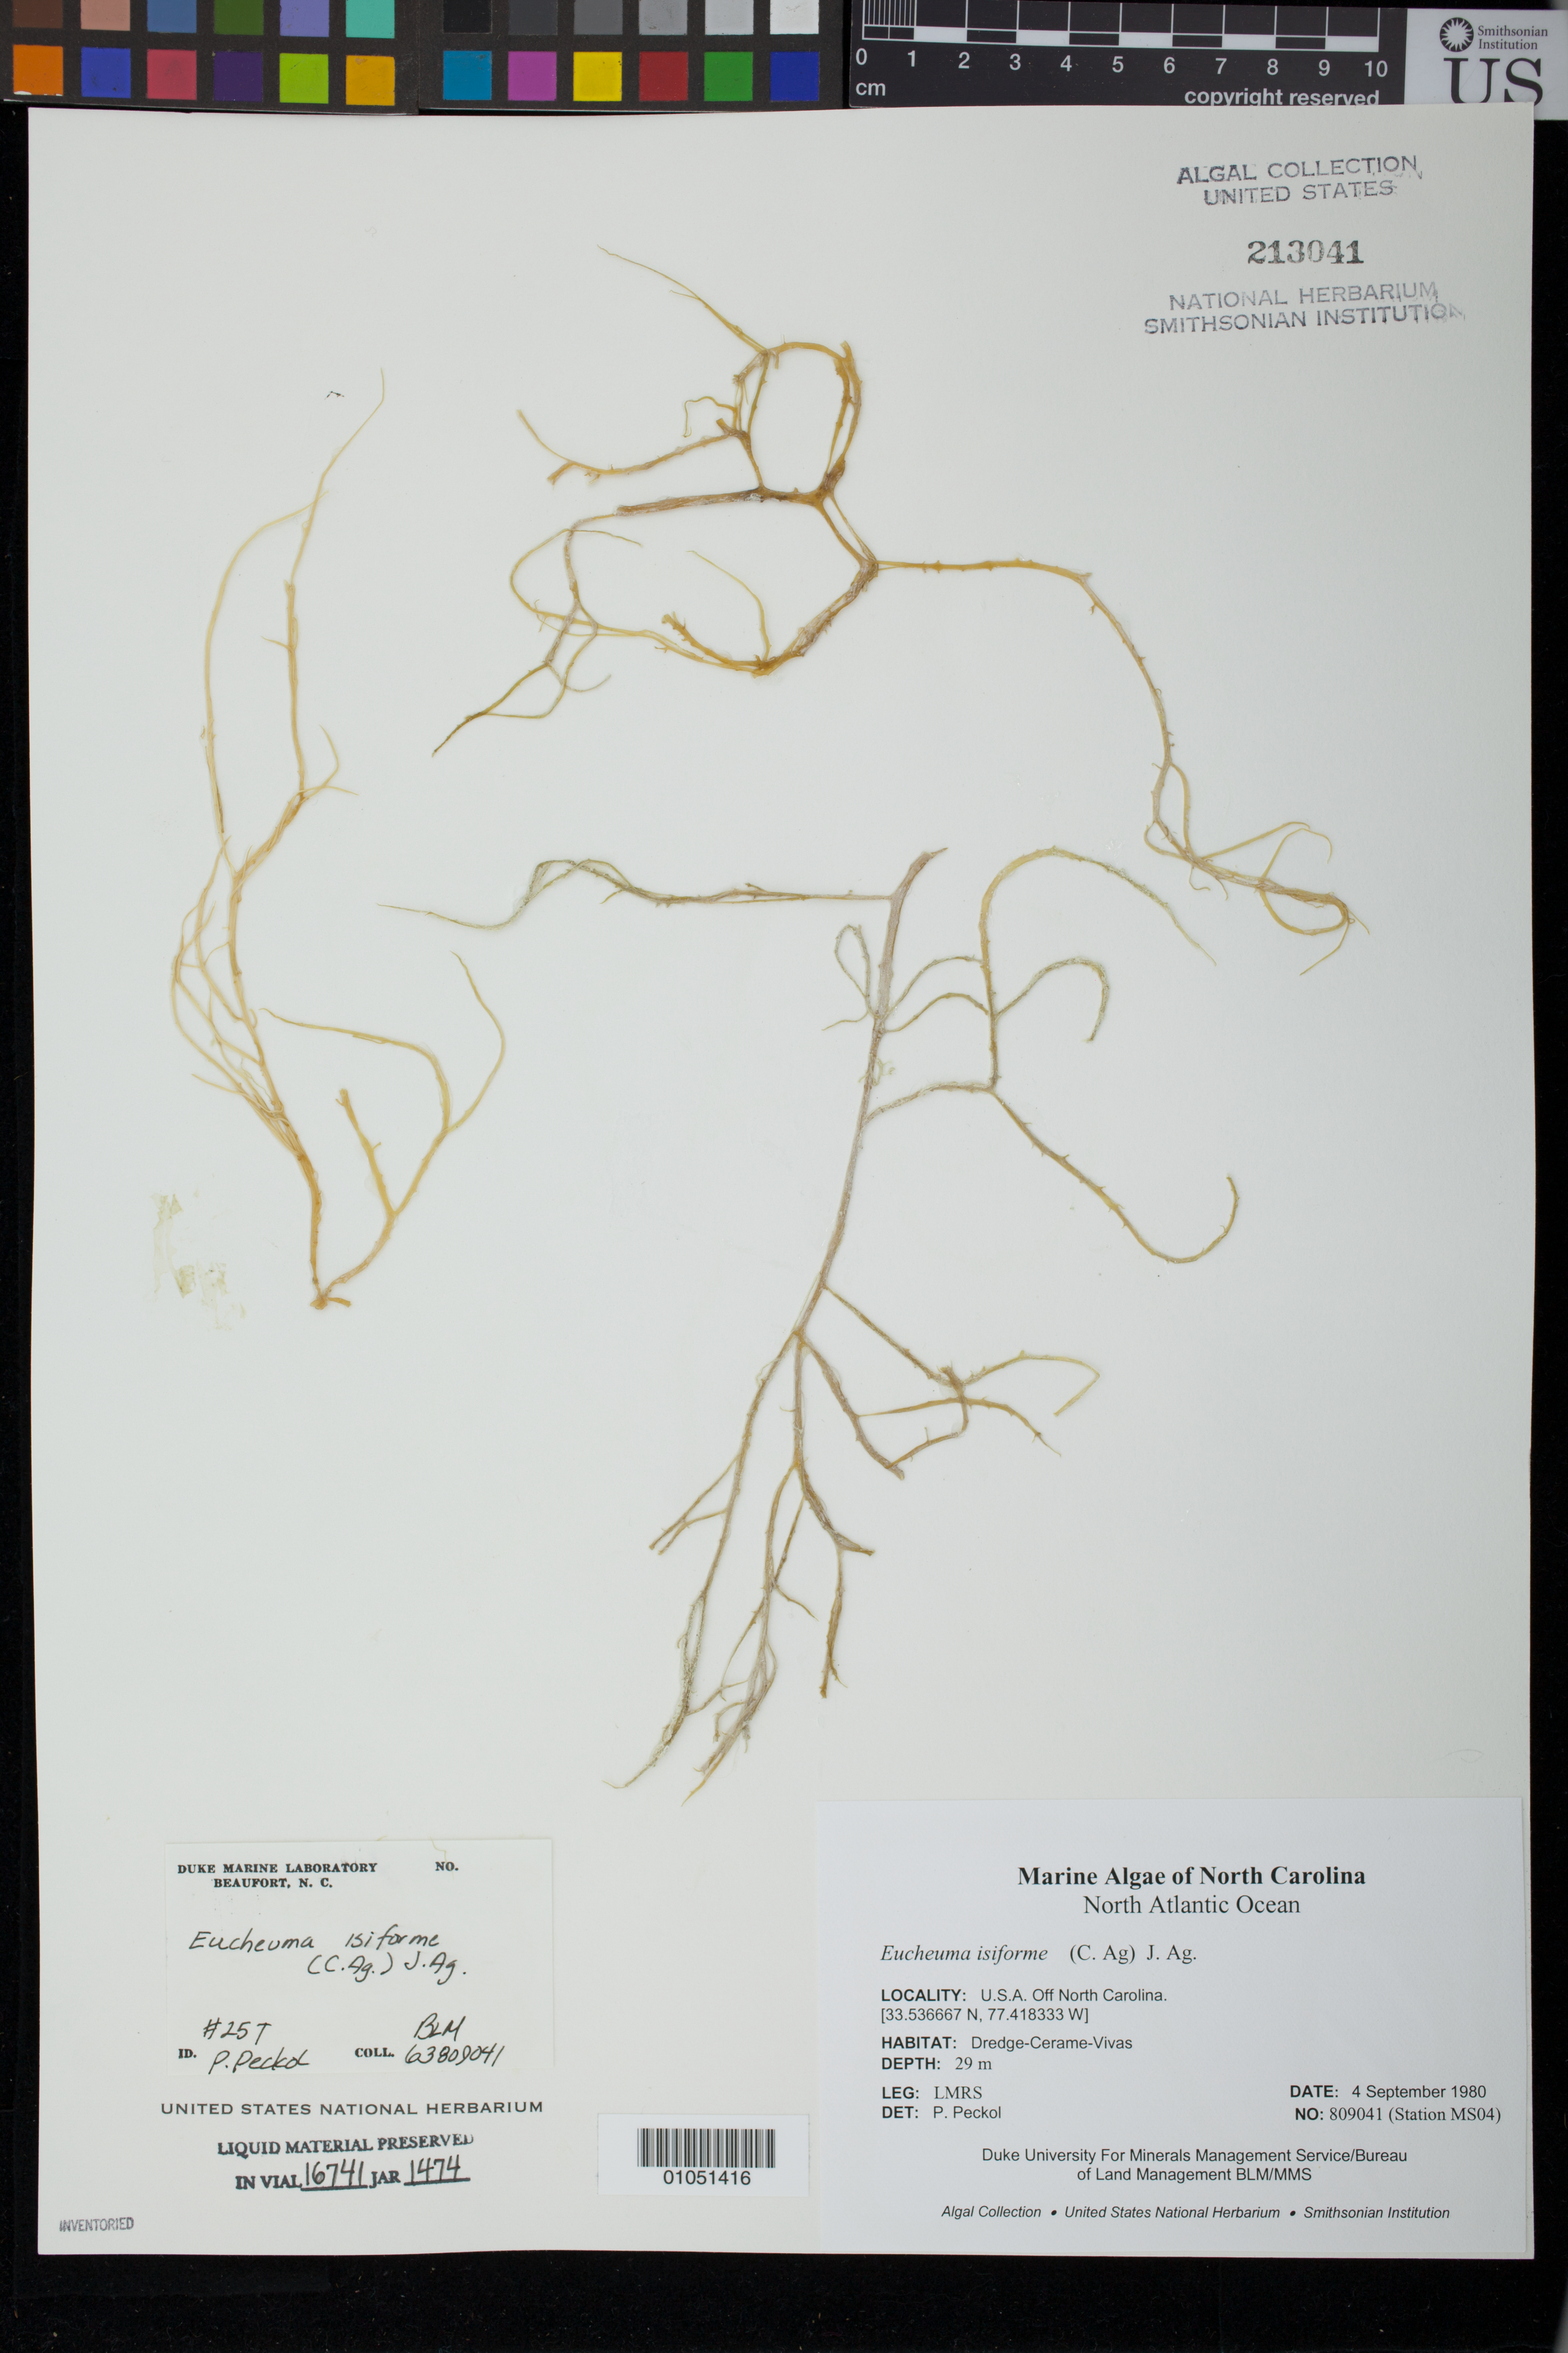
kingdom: Plantae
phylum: Rhodophyta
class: Florideophyceae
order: Gigartinales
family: Solieriaceae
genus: Eucheumatopsis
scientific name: Eucheumatopsis isiformis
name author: (C. Agardh) M.L. Núñez-Resendiz et al.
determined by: Algae name updating Project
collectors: LMRS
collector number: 809041 (Station MS04)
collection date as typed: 04 Sep 1980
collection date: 1980-09-04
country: United States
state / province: North Carolina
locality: North Atlantic Ocean off North Carolina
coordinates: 33.536667 N, 77.418333 W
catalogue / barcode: US 213041